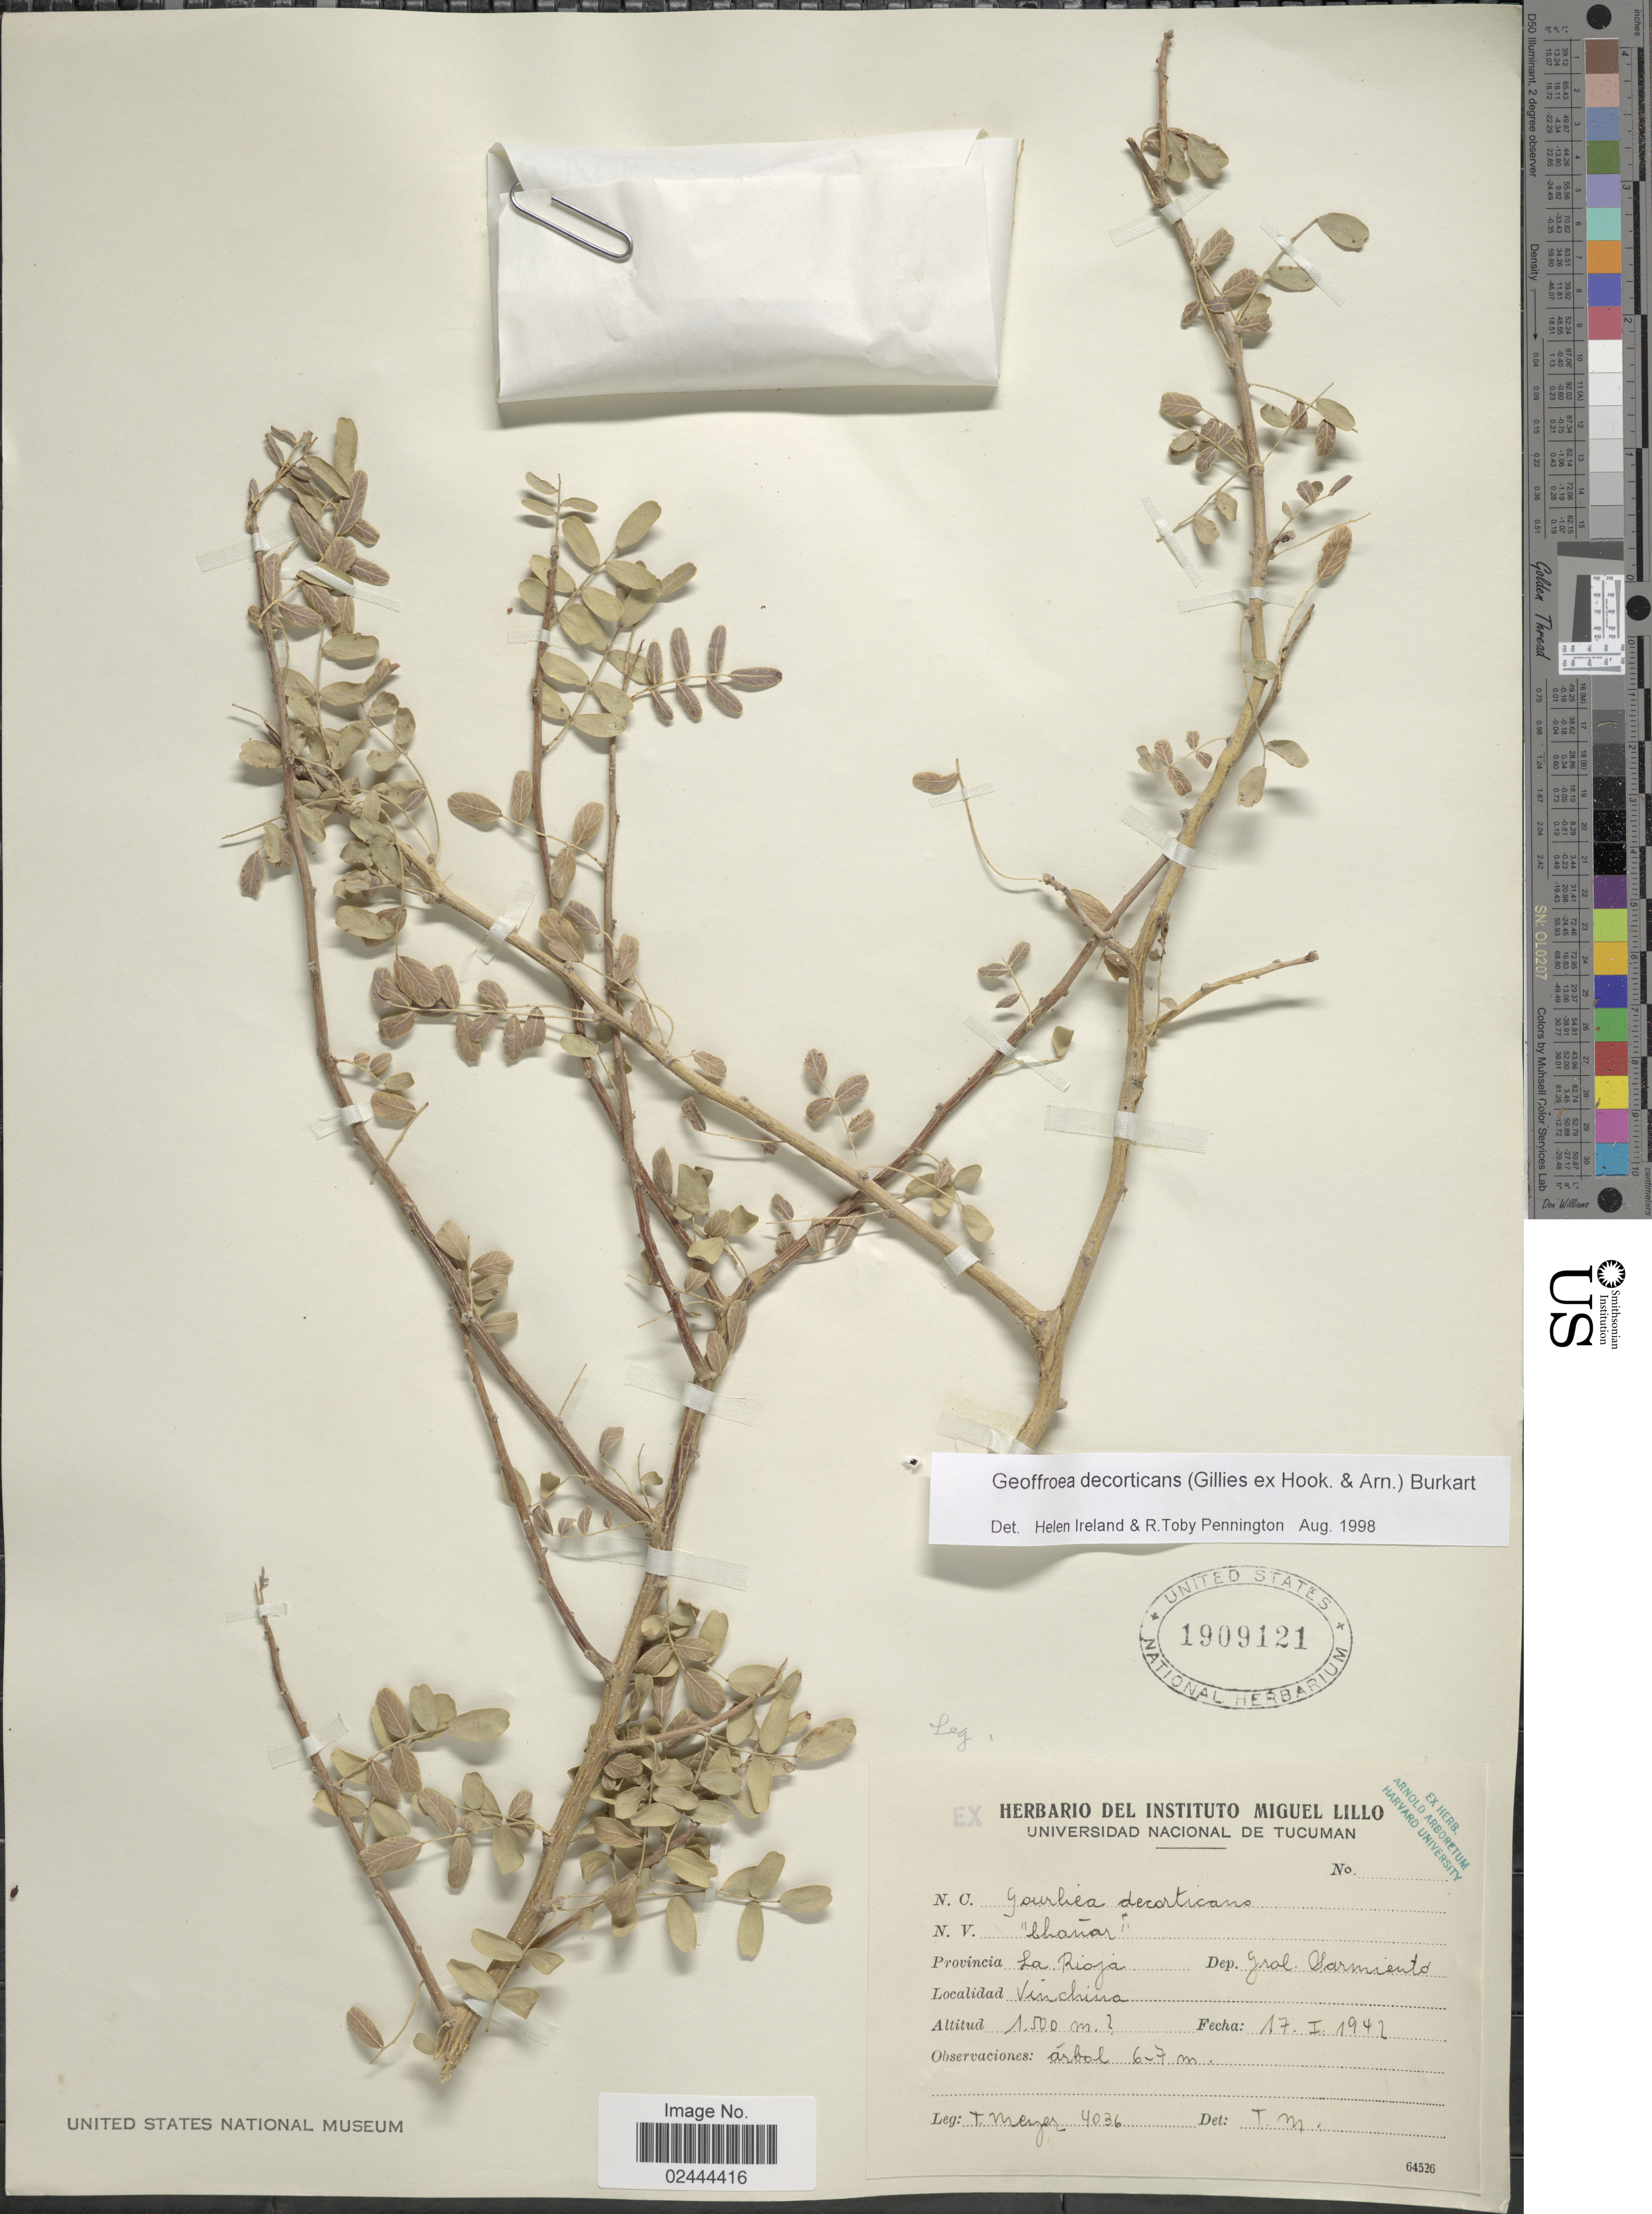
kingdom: Plantae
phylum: Tracheophyta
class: Magnoliopsida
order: Fabales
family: Fabaceae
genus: Geoffroea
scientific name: Geoffroea decorticans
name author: (Gillies ex Hook. & Arn.) Burkart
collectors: T. Meyer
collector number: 4036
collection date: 1942-01-17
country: Argentina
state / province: La Rioja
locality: Dep. Gral Sarmiento, Vinchina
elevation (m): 1500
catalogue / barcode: US 1909121